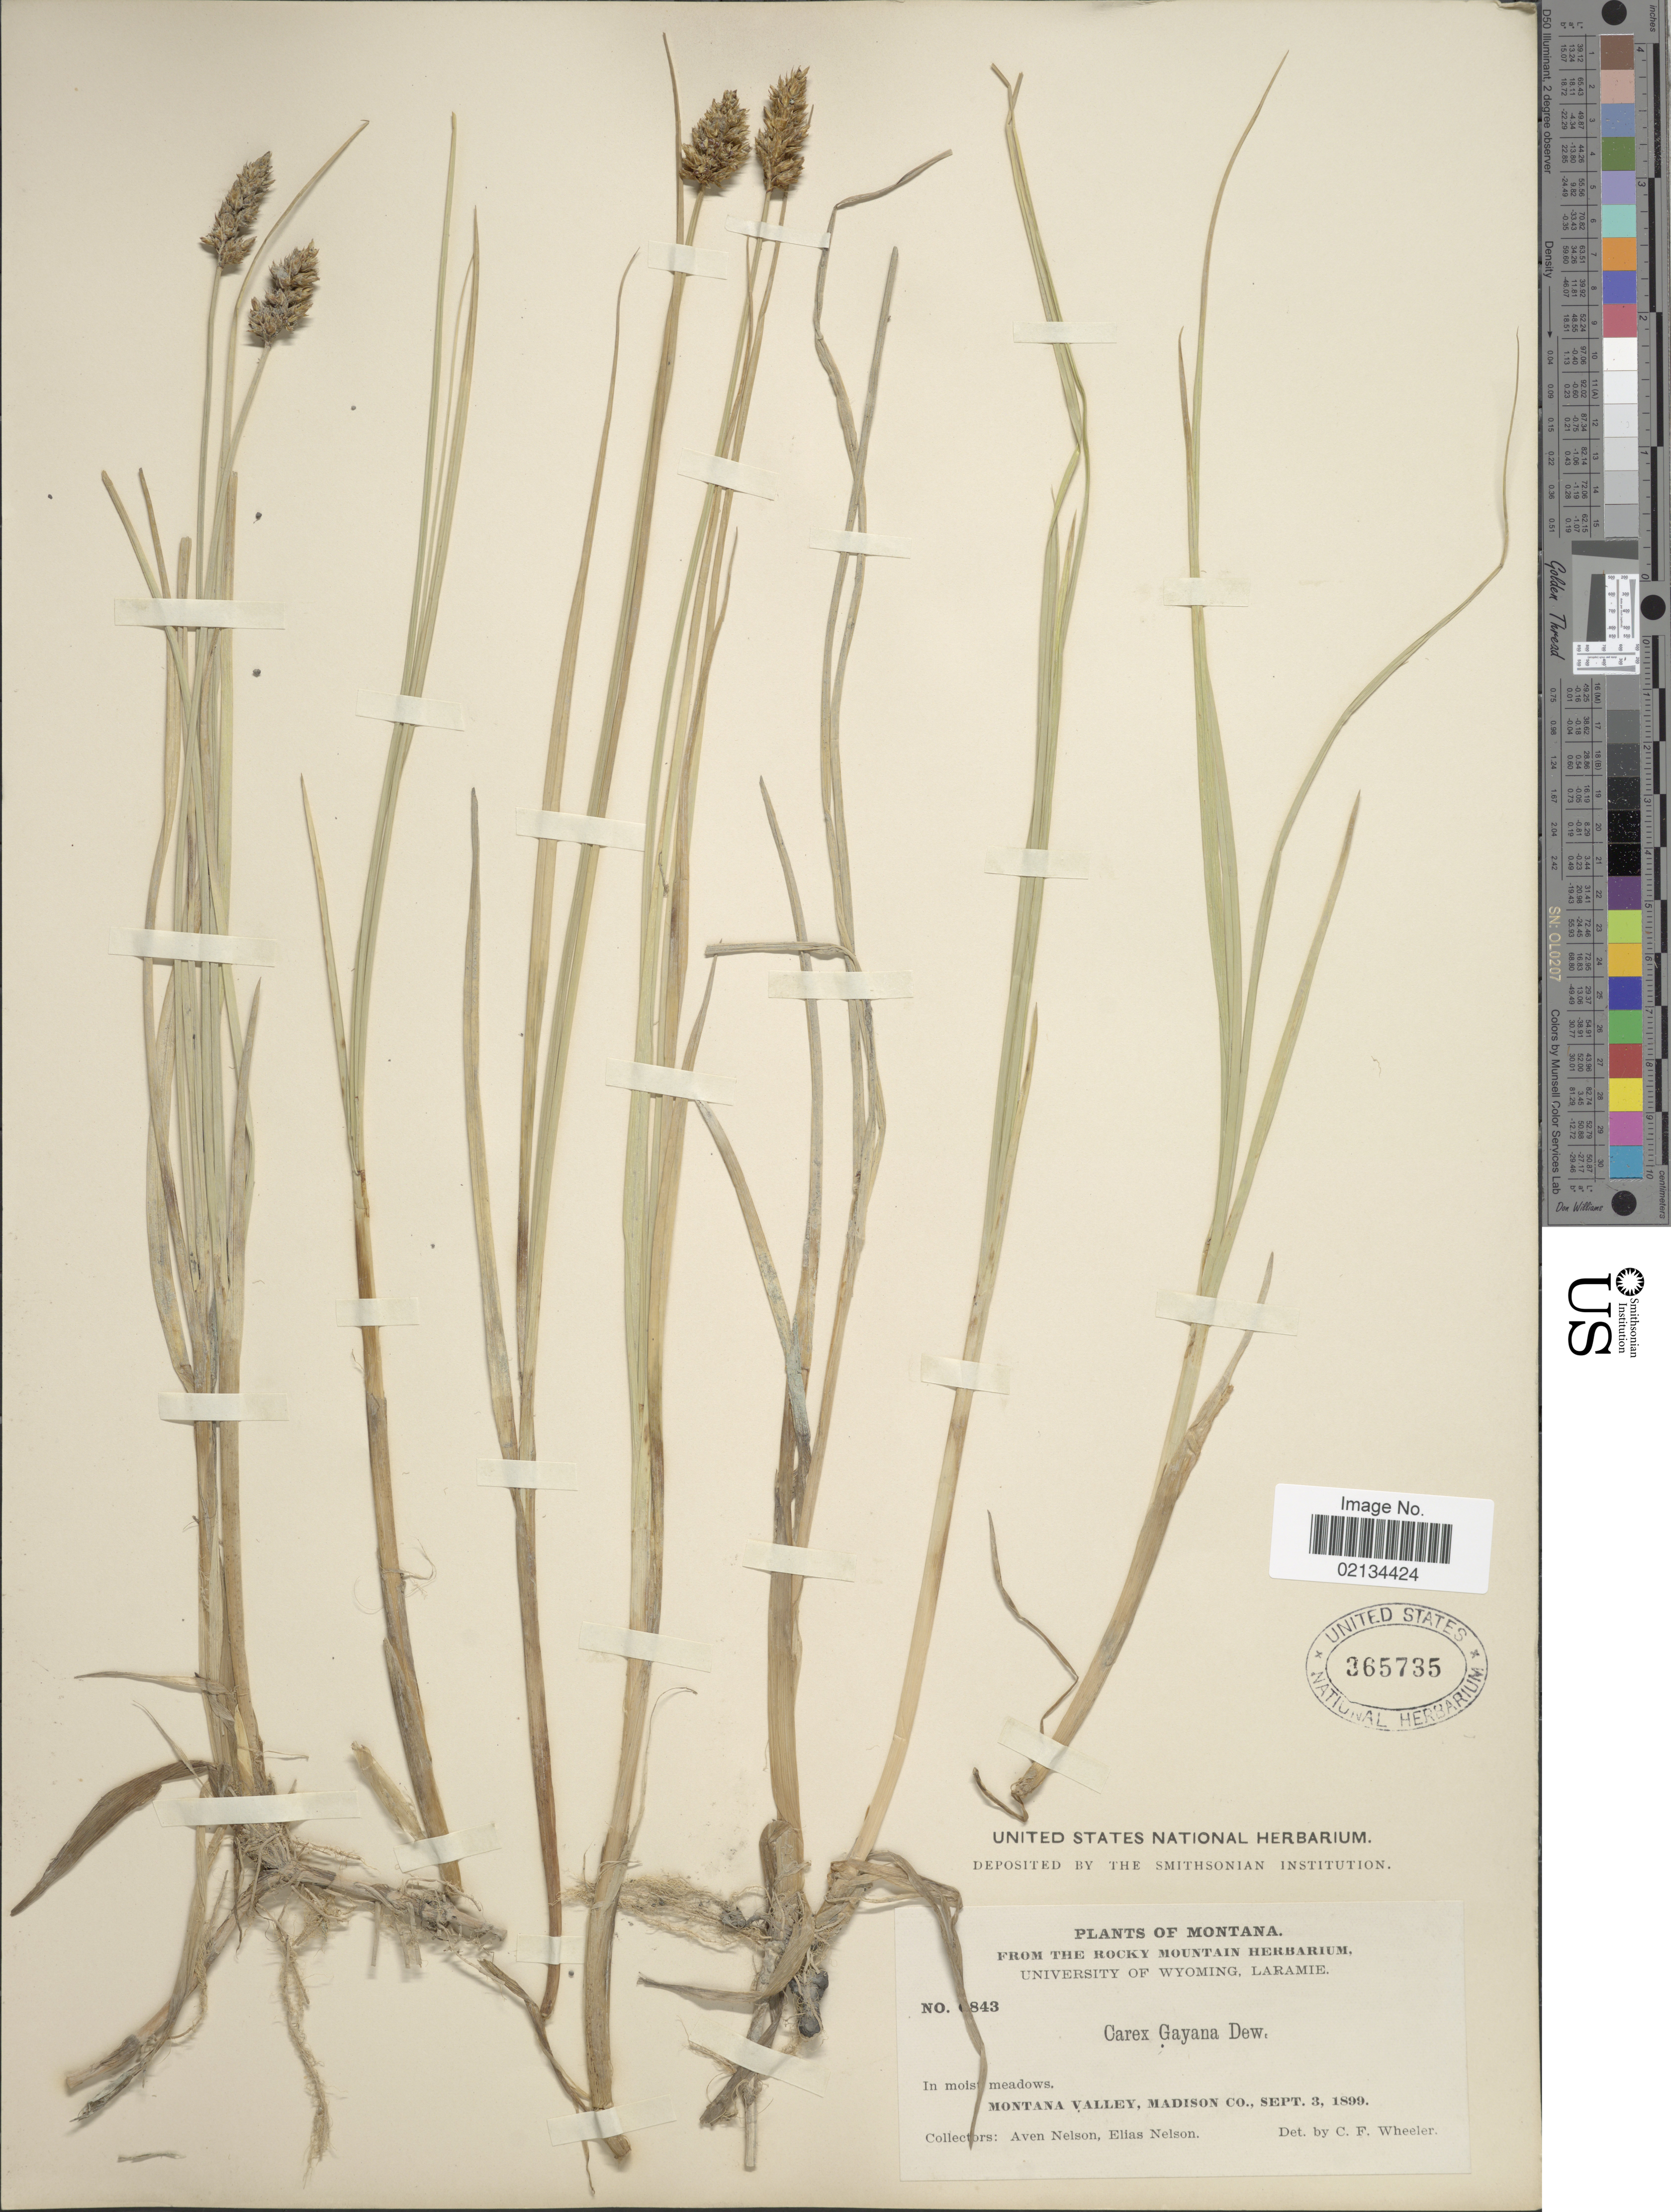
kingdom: Plantae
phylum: Tracheophyta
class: Liliopsida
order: Poales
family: Cyperaceae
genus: Carex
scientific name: Carex simulata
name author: Mack.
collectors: A. Nelson & E. Nelson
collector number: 6843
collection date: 1899-09-03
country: United States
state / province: Montana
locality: In moist meadows, Montana Valley, Madison Co.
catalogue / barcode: US 365735